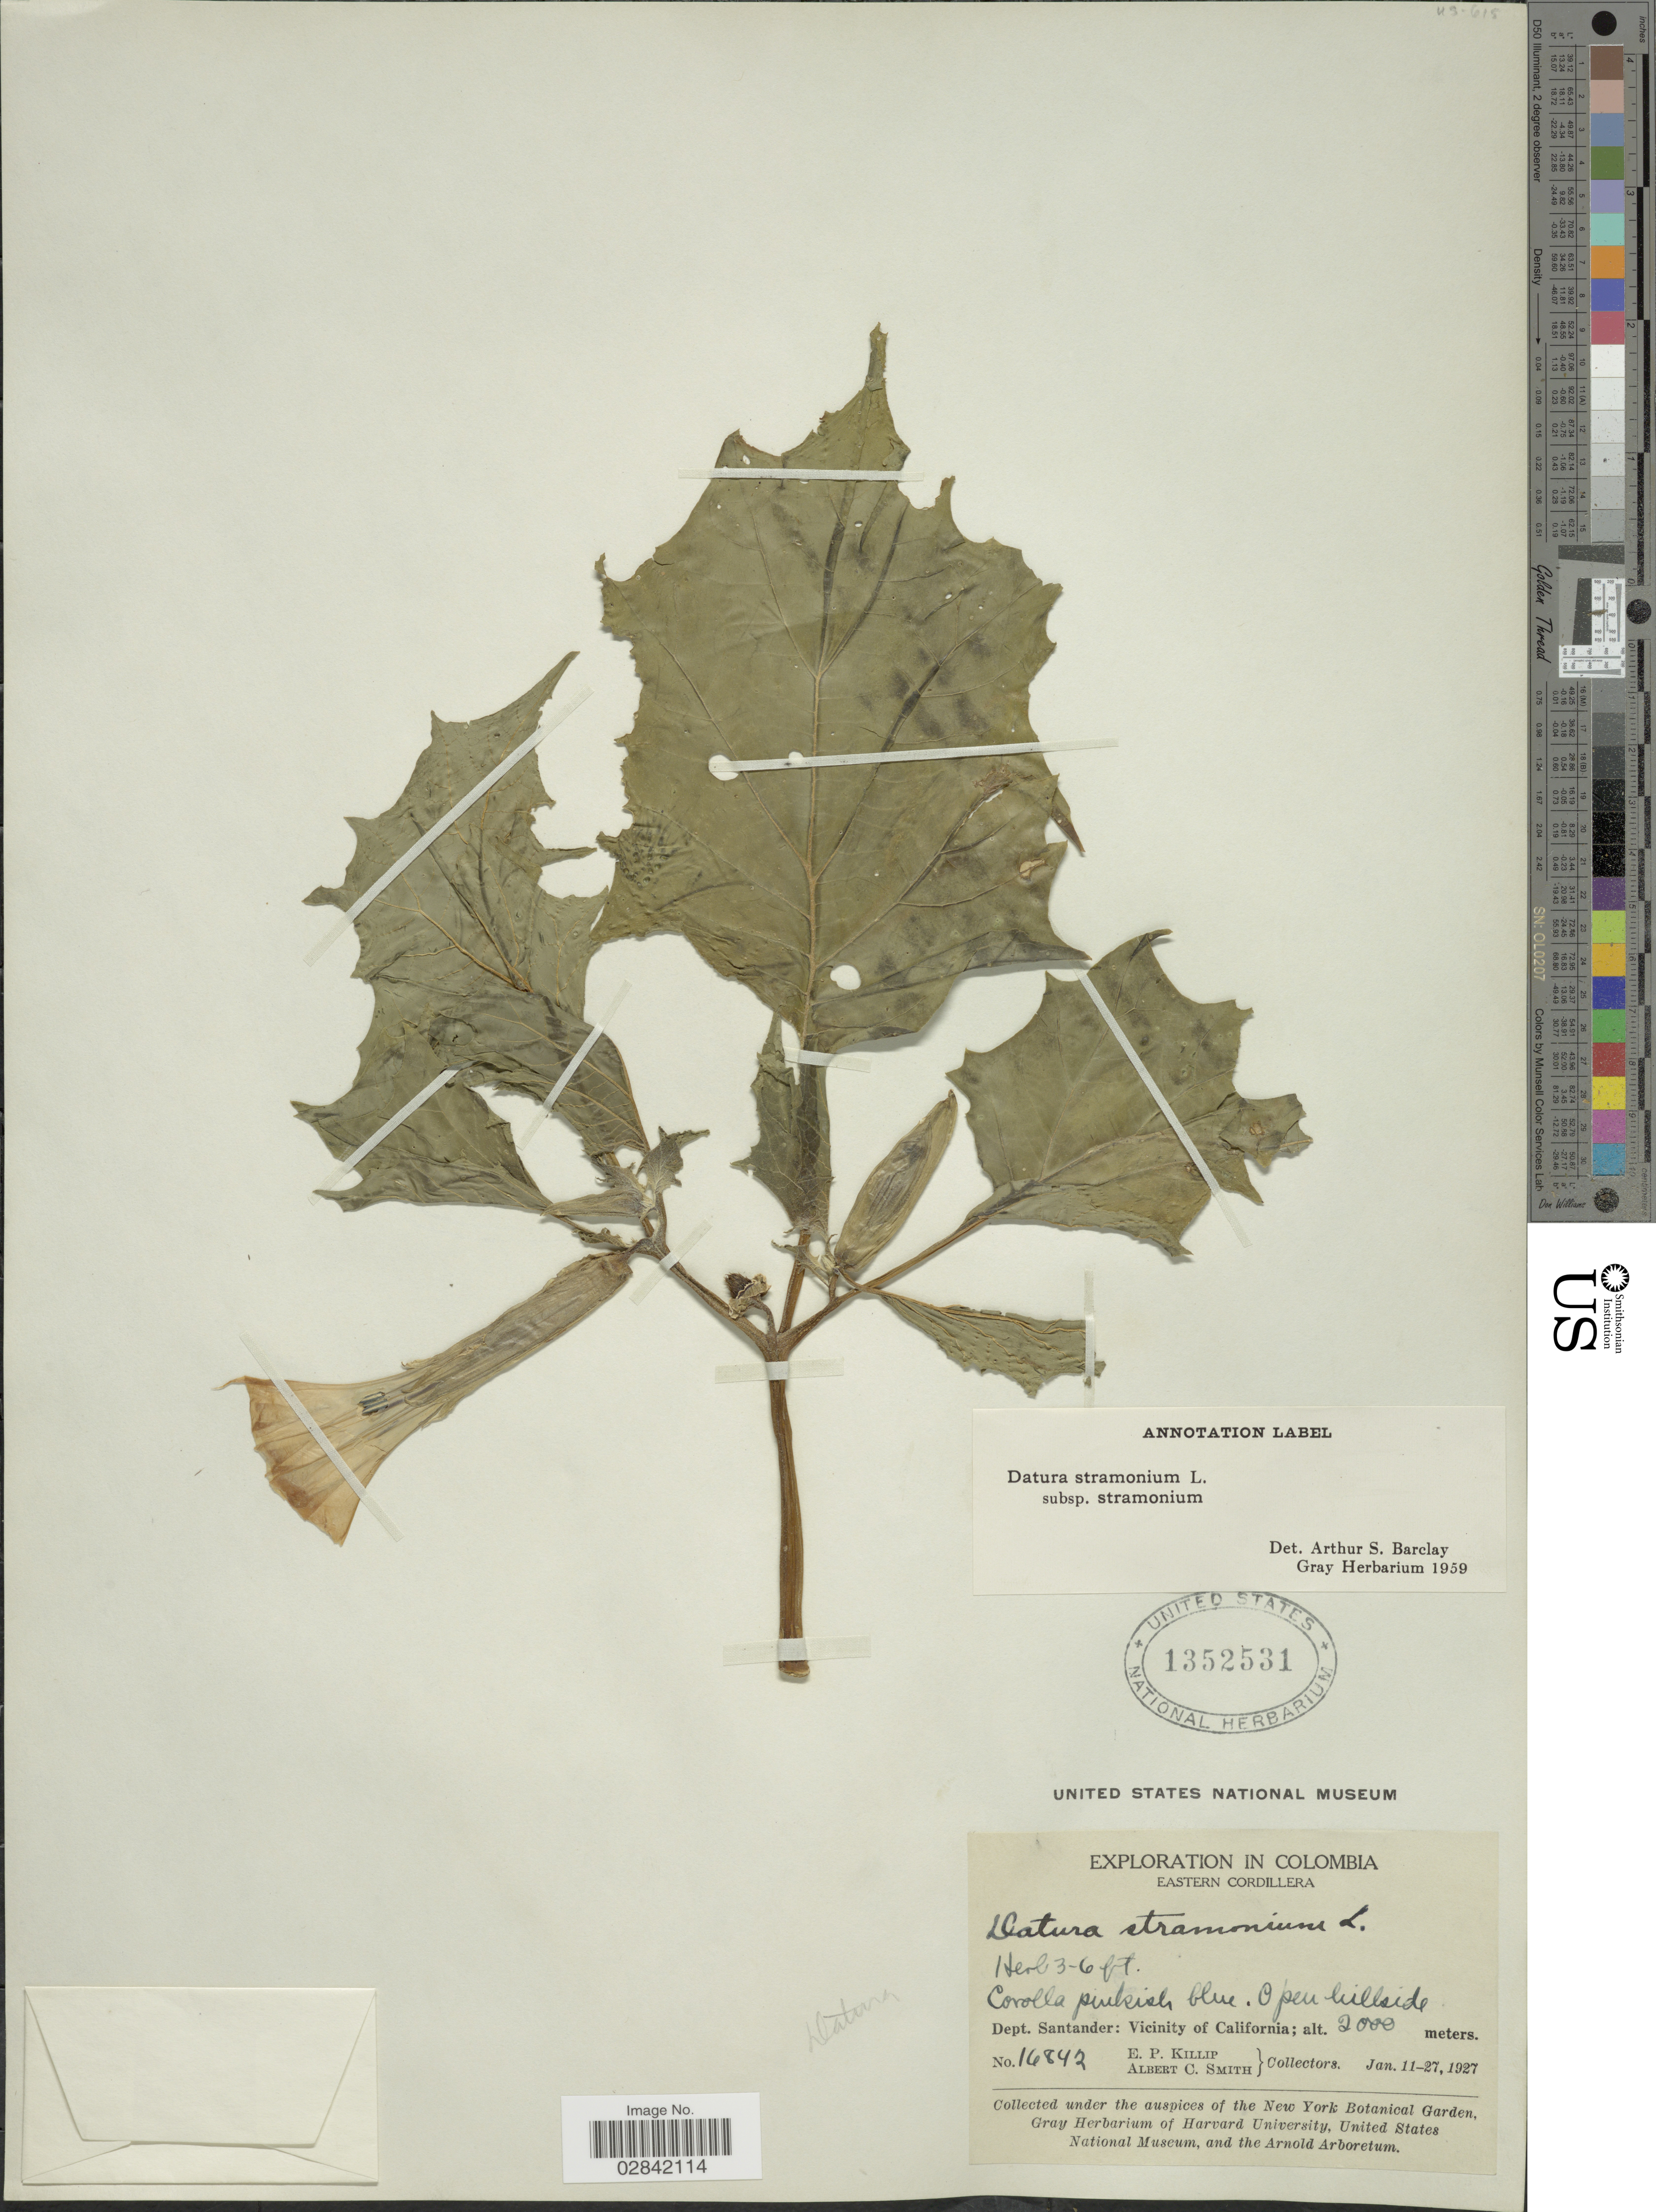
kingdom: Plantae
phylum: Tracheophyta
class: Magnoliopsida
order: Solanales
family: Solanaceae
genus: Datura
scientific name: Datura stramonium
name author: L.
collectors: E. P. Killip & A. C. Smith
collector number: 16842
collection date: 1927-01-11/1927-01-27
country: Colombia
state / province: Santander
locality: Eastern Cordillera, Dept. Santander: Vicinity of California.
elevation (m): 2000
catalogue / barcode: US 1352531